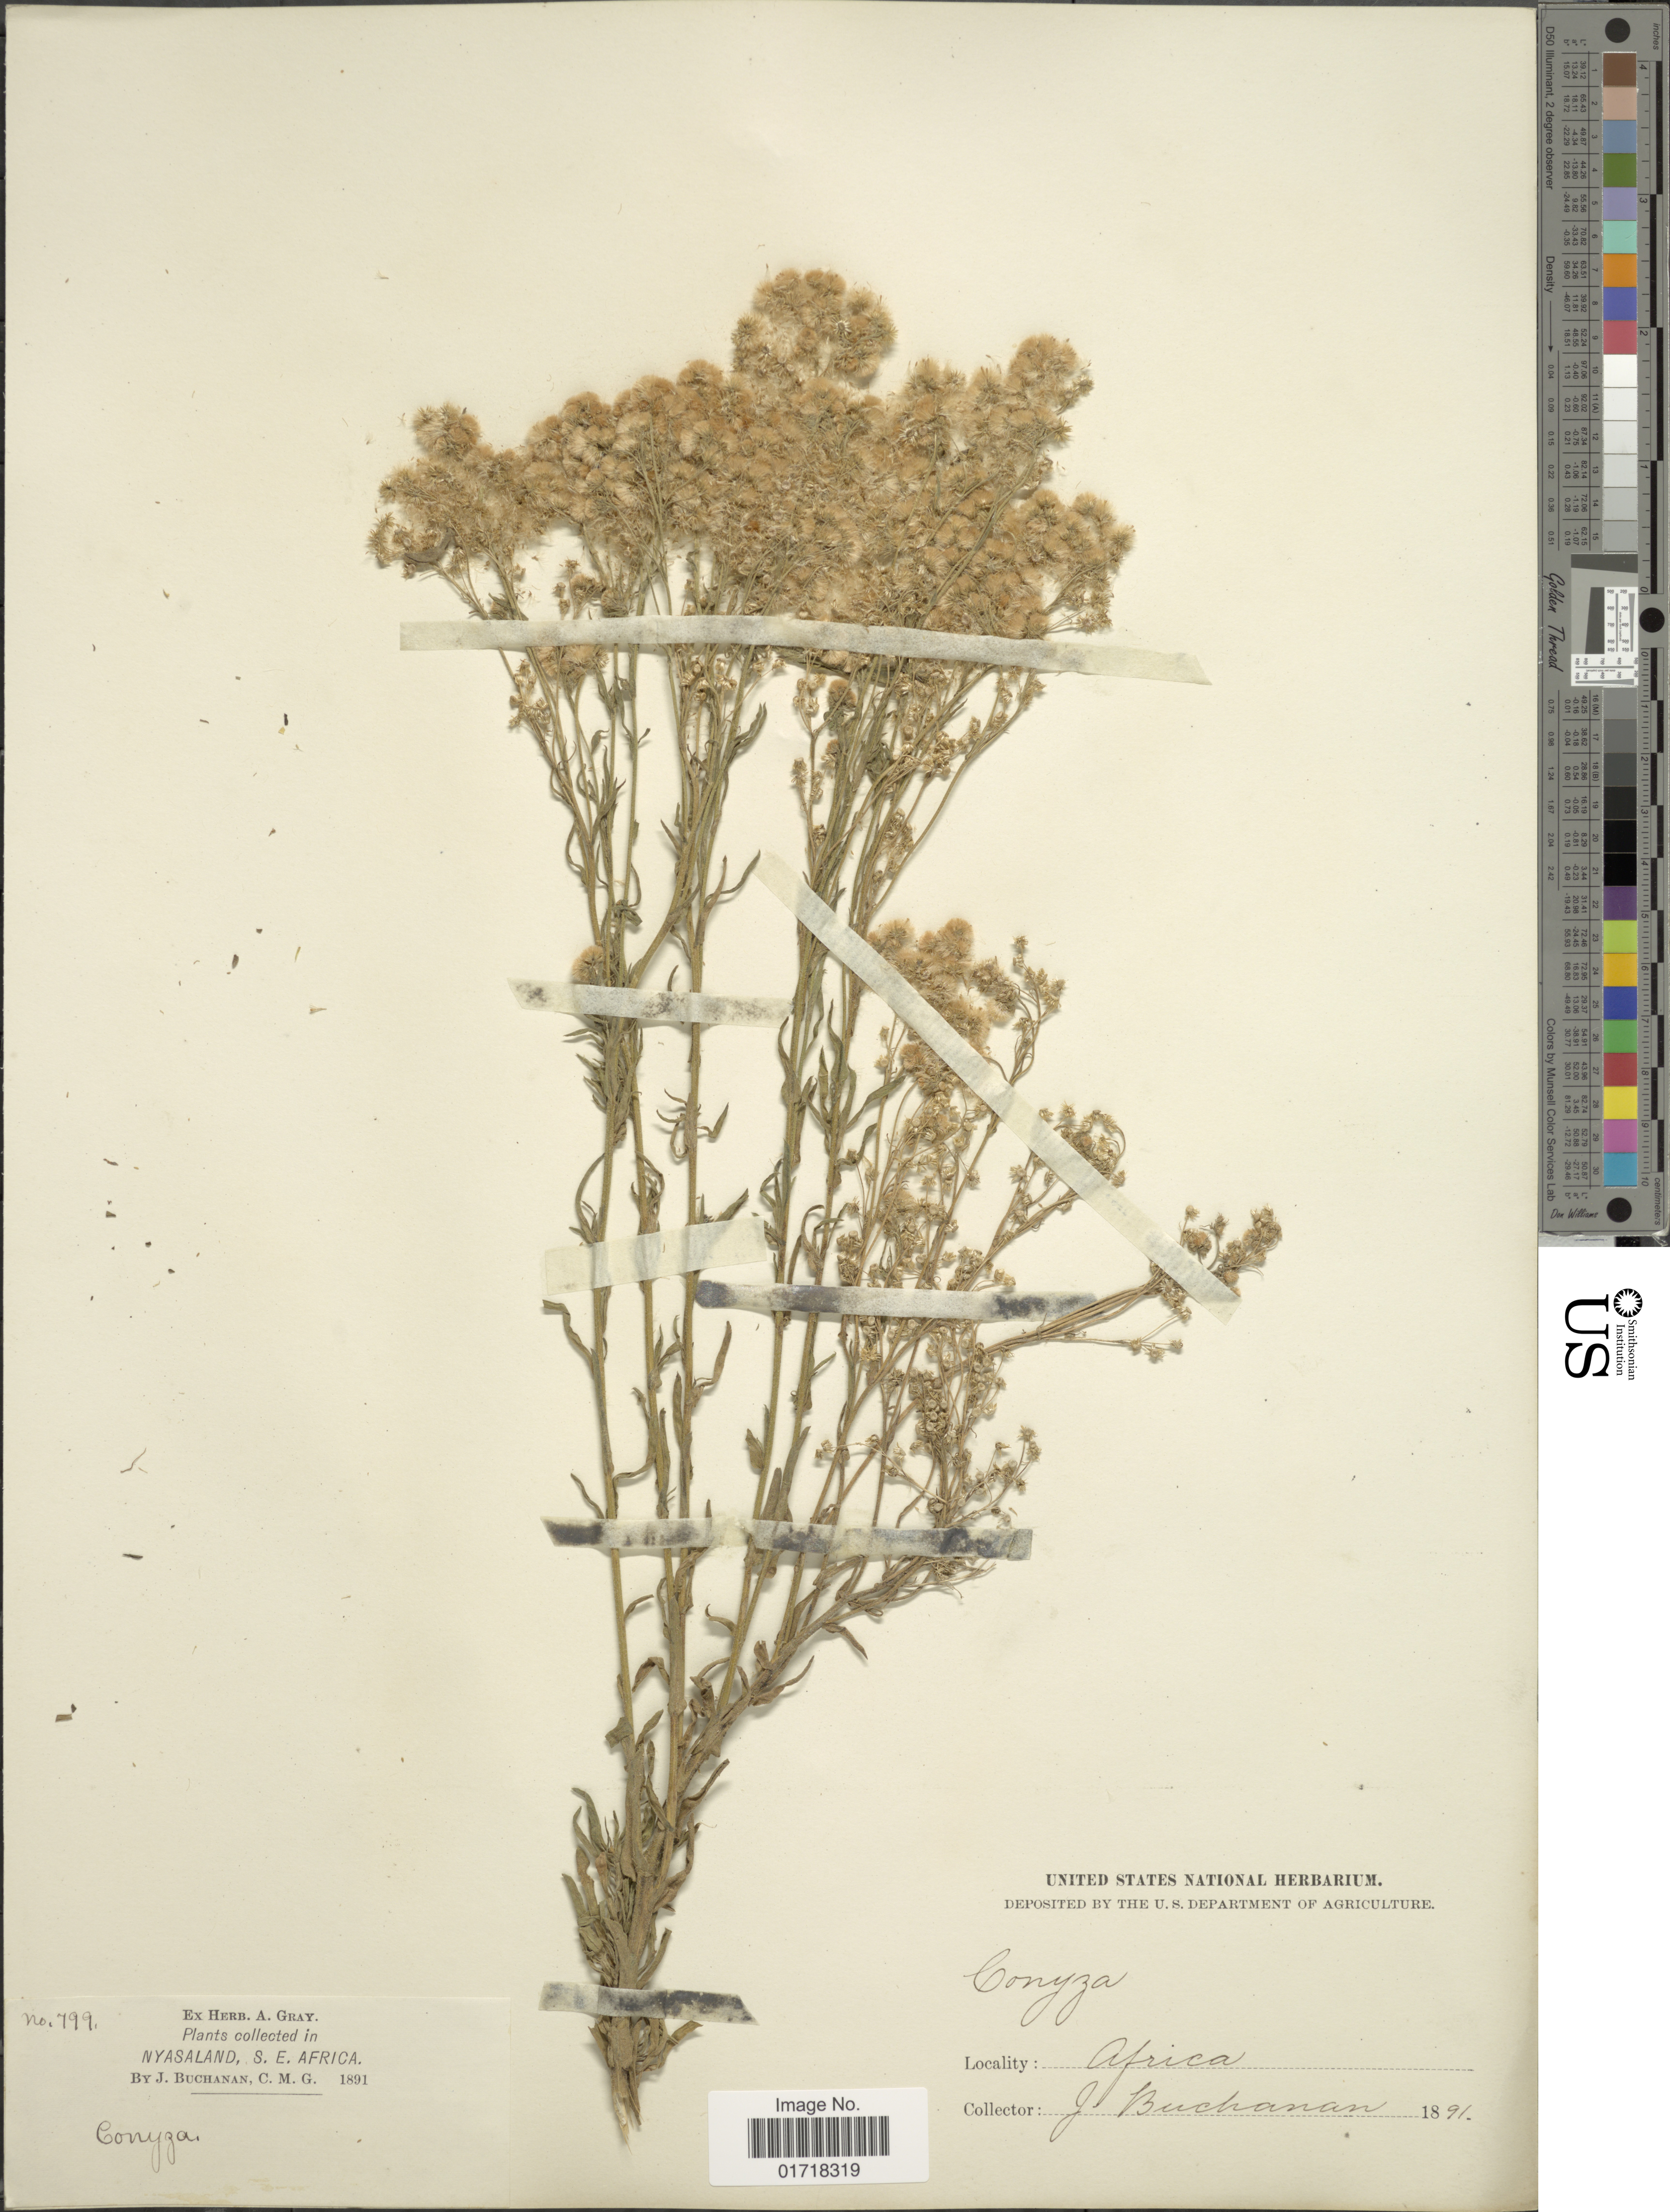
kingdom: Plantae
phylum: Tracheophyta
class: Magnoliopsida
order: Asterales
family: Asteraceae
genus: Conyza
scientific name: Conyza sp.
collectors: J. Buchanan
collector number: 799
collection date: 1891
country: Malawi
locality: Nyasaland, S. E. Africa